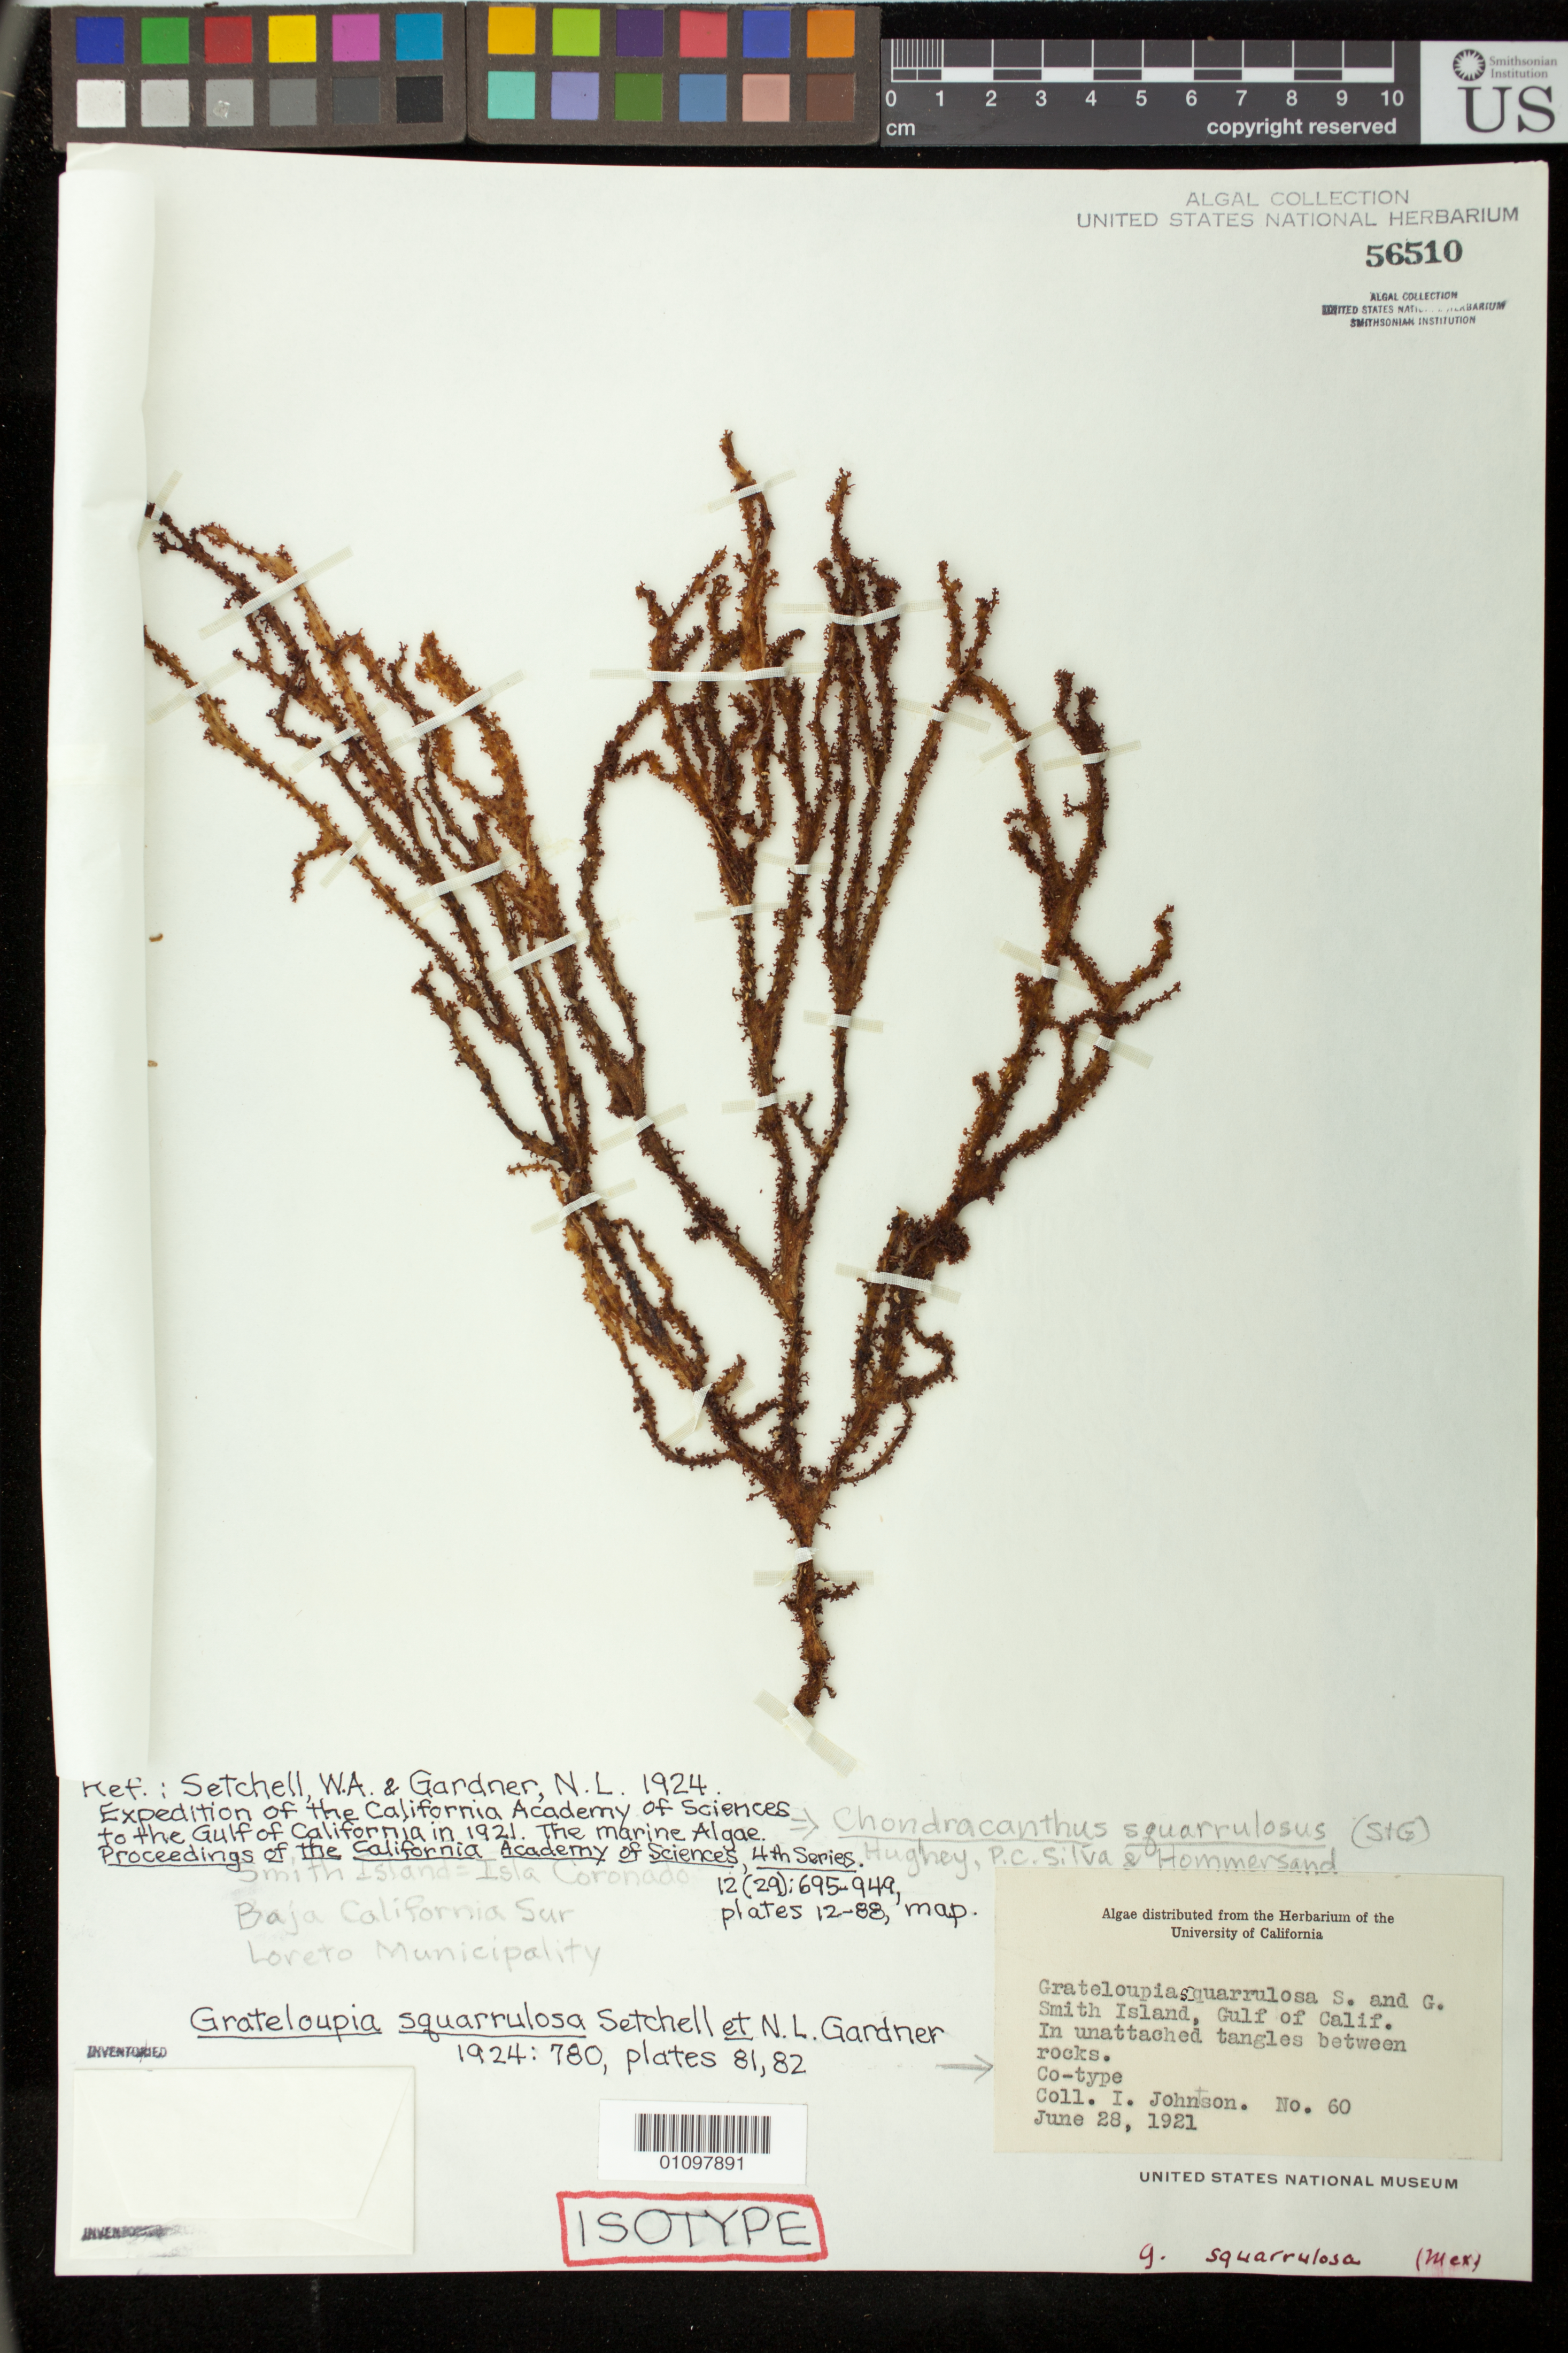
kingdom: Plantae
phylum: Rhodophyta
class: Florideophyceae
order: Halymeniales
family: Halymeniaceae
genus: Grateloupia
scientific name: Grateloupia squarrulosa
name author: Setch. & N.L. Gardner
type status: Isotype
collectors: I.M. Johnston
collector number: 60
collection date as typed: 28 Jun 1921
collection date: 1921-06-28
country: Mexico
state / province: Baja California Sur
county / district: Loreto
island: Isla Coronado (Smith Island)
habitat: Cast ashore.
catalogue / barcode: US 56510